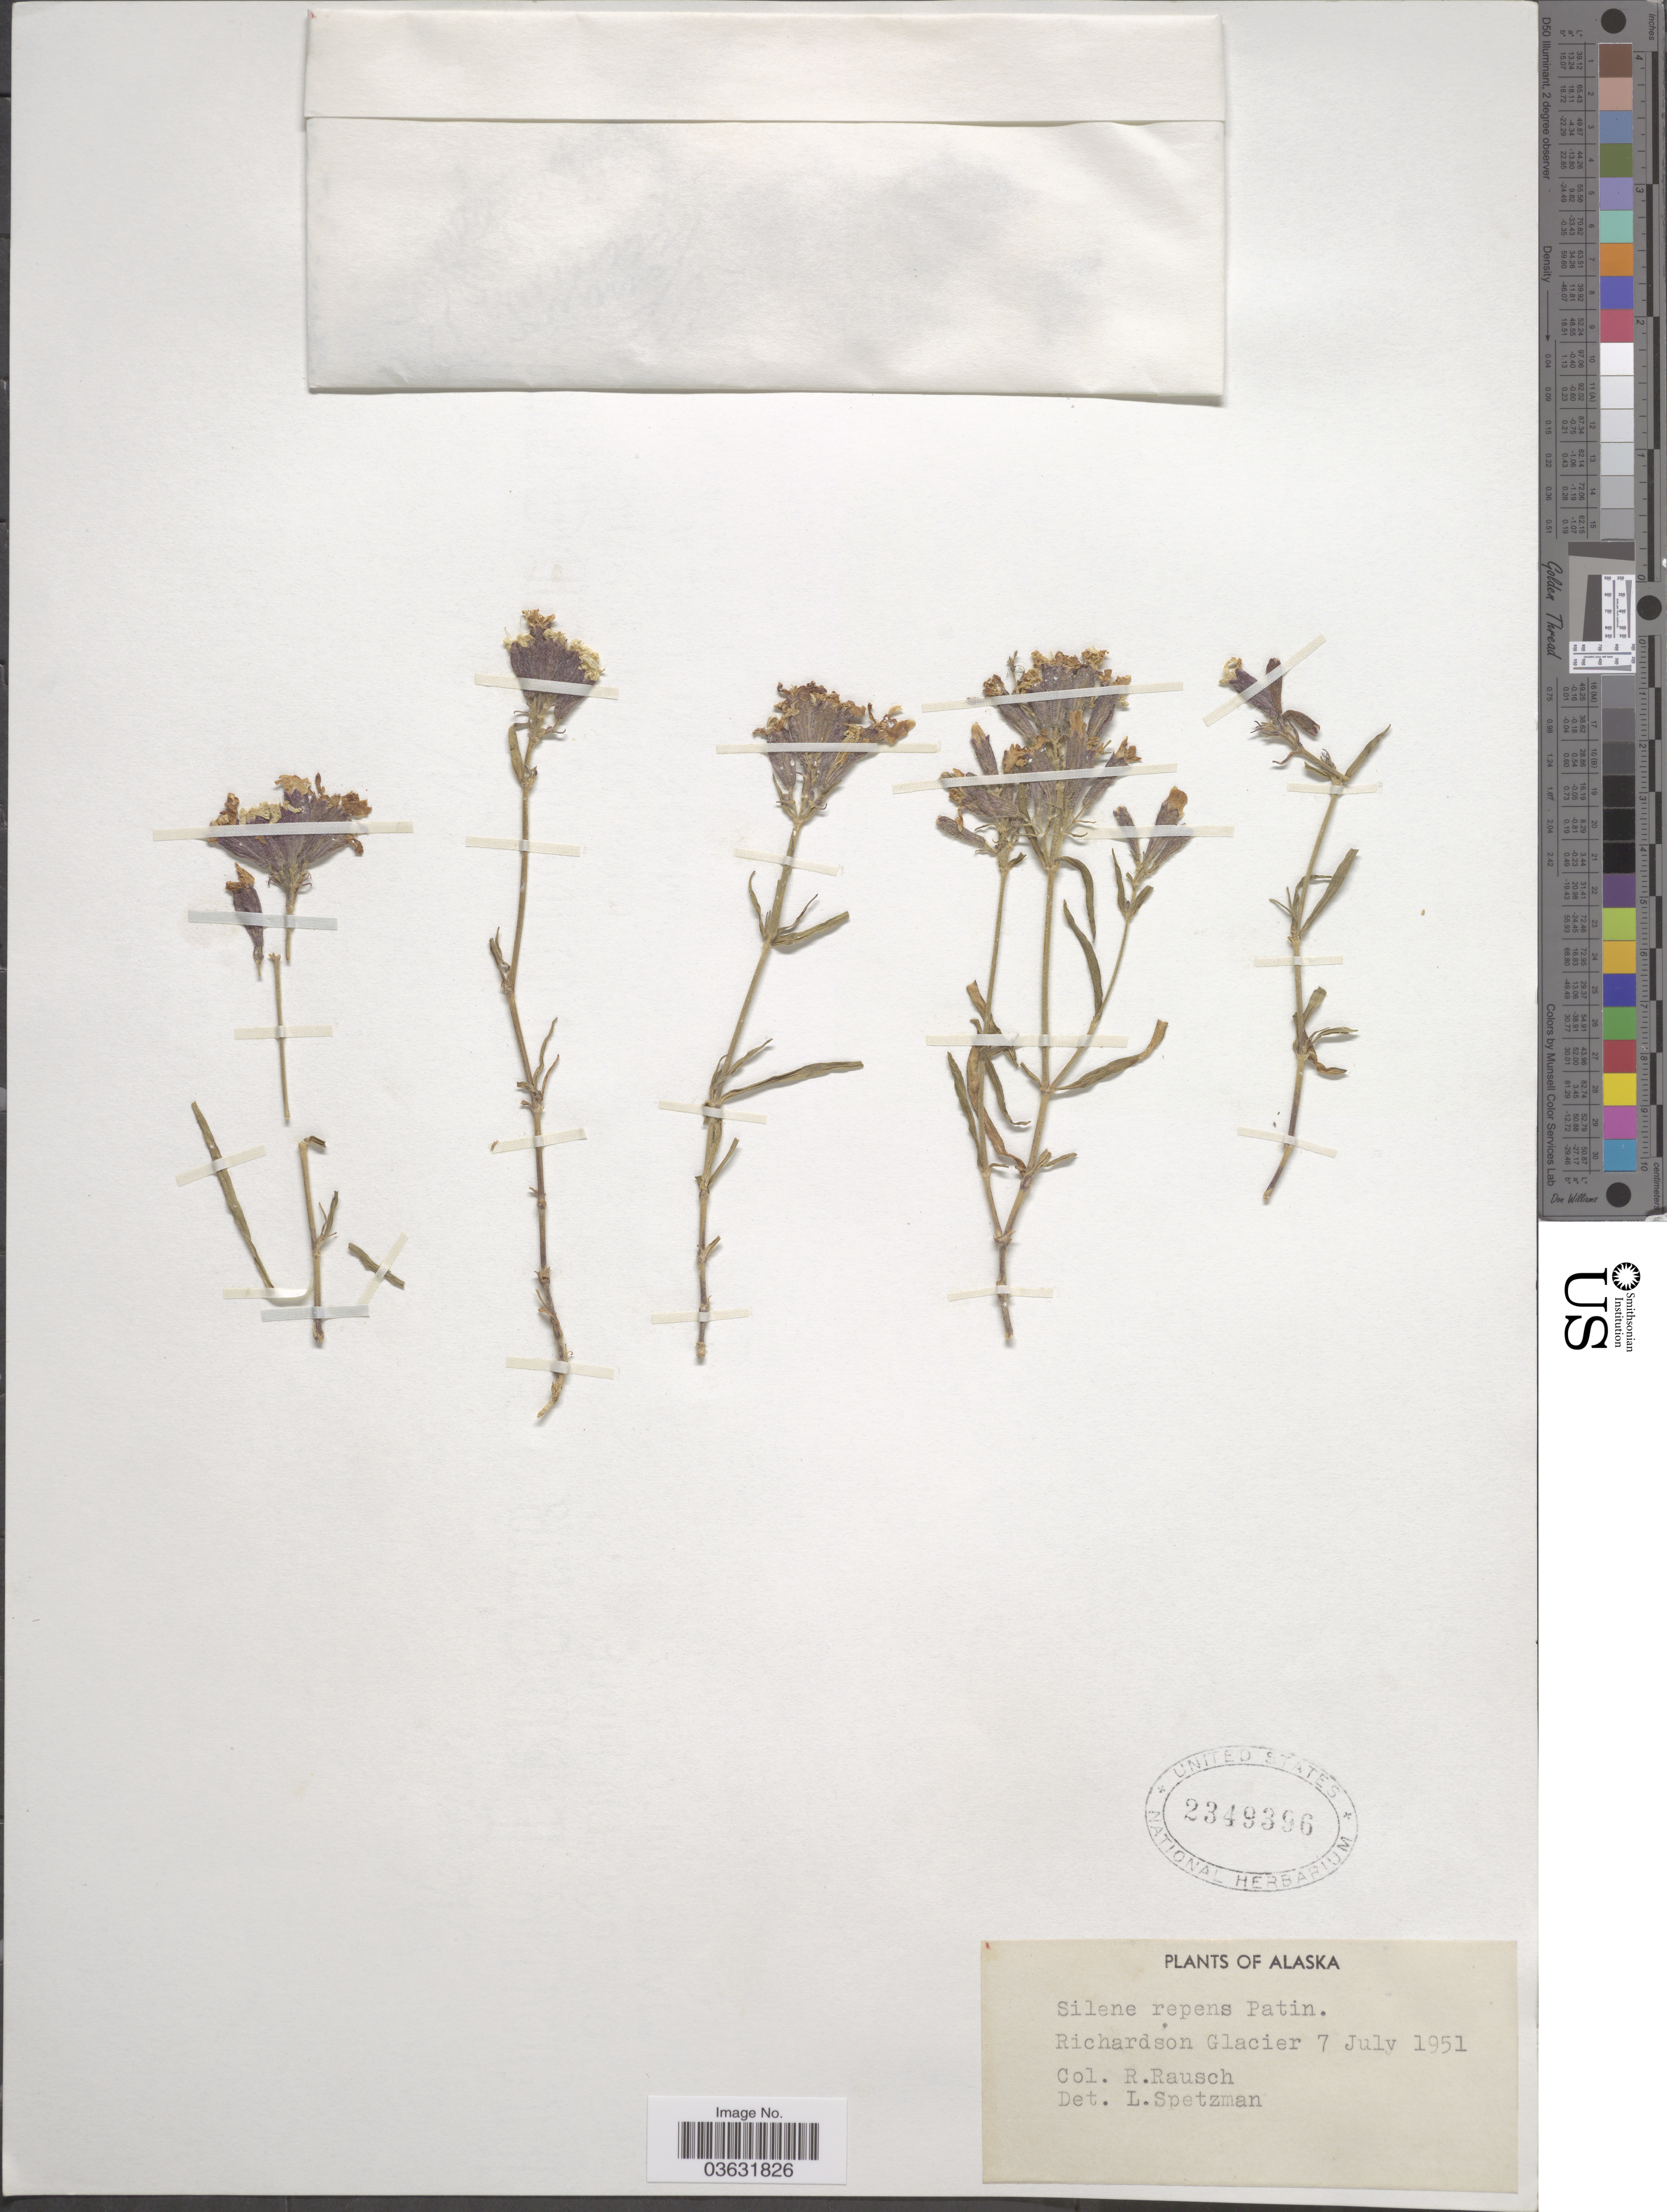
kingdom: Plantae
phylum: Tracheophyta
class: Magnoliopsida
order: Caryophyllales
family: Caryophyllaceae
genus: Silene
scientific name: Silene repens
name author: Patrin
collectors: R. Rausch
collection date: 1951-07-07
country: United States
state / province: Alaska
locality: Richardson Glacier.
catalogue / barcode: US 2349396